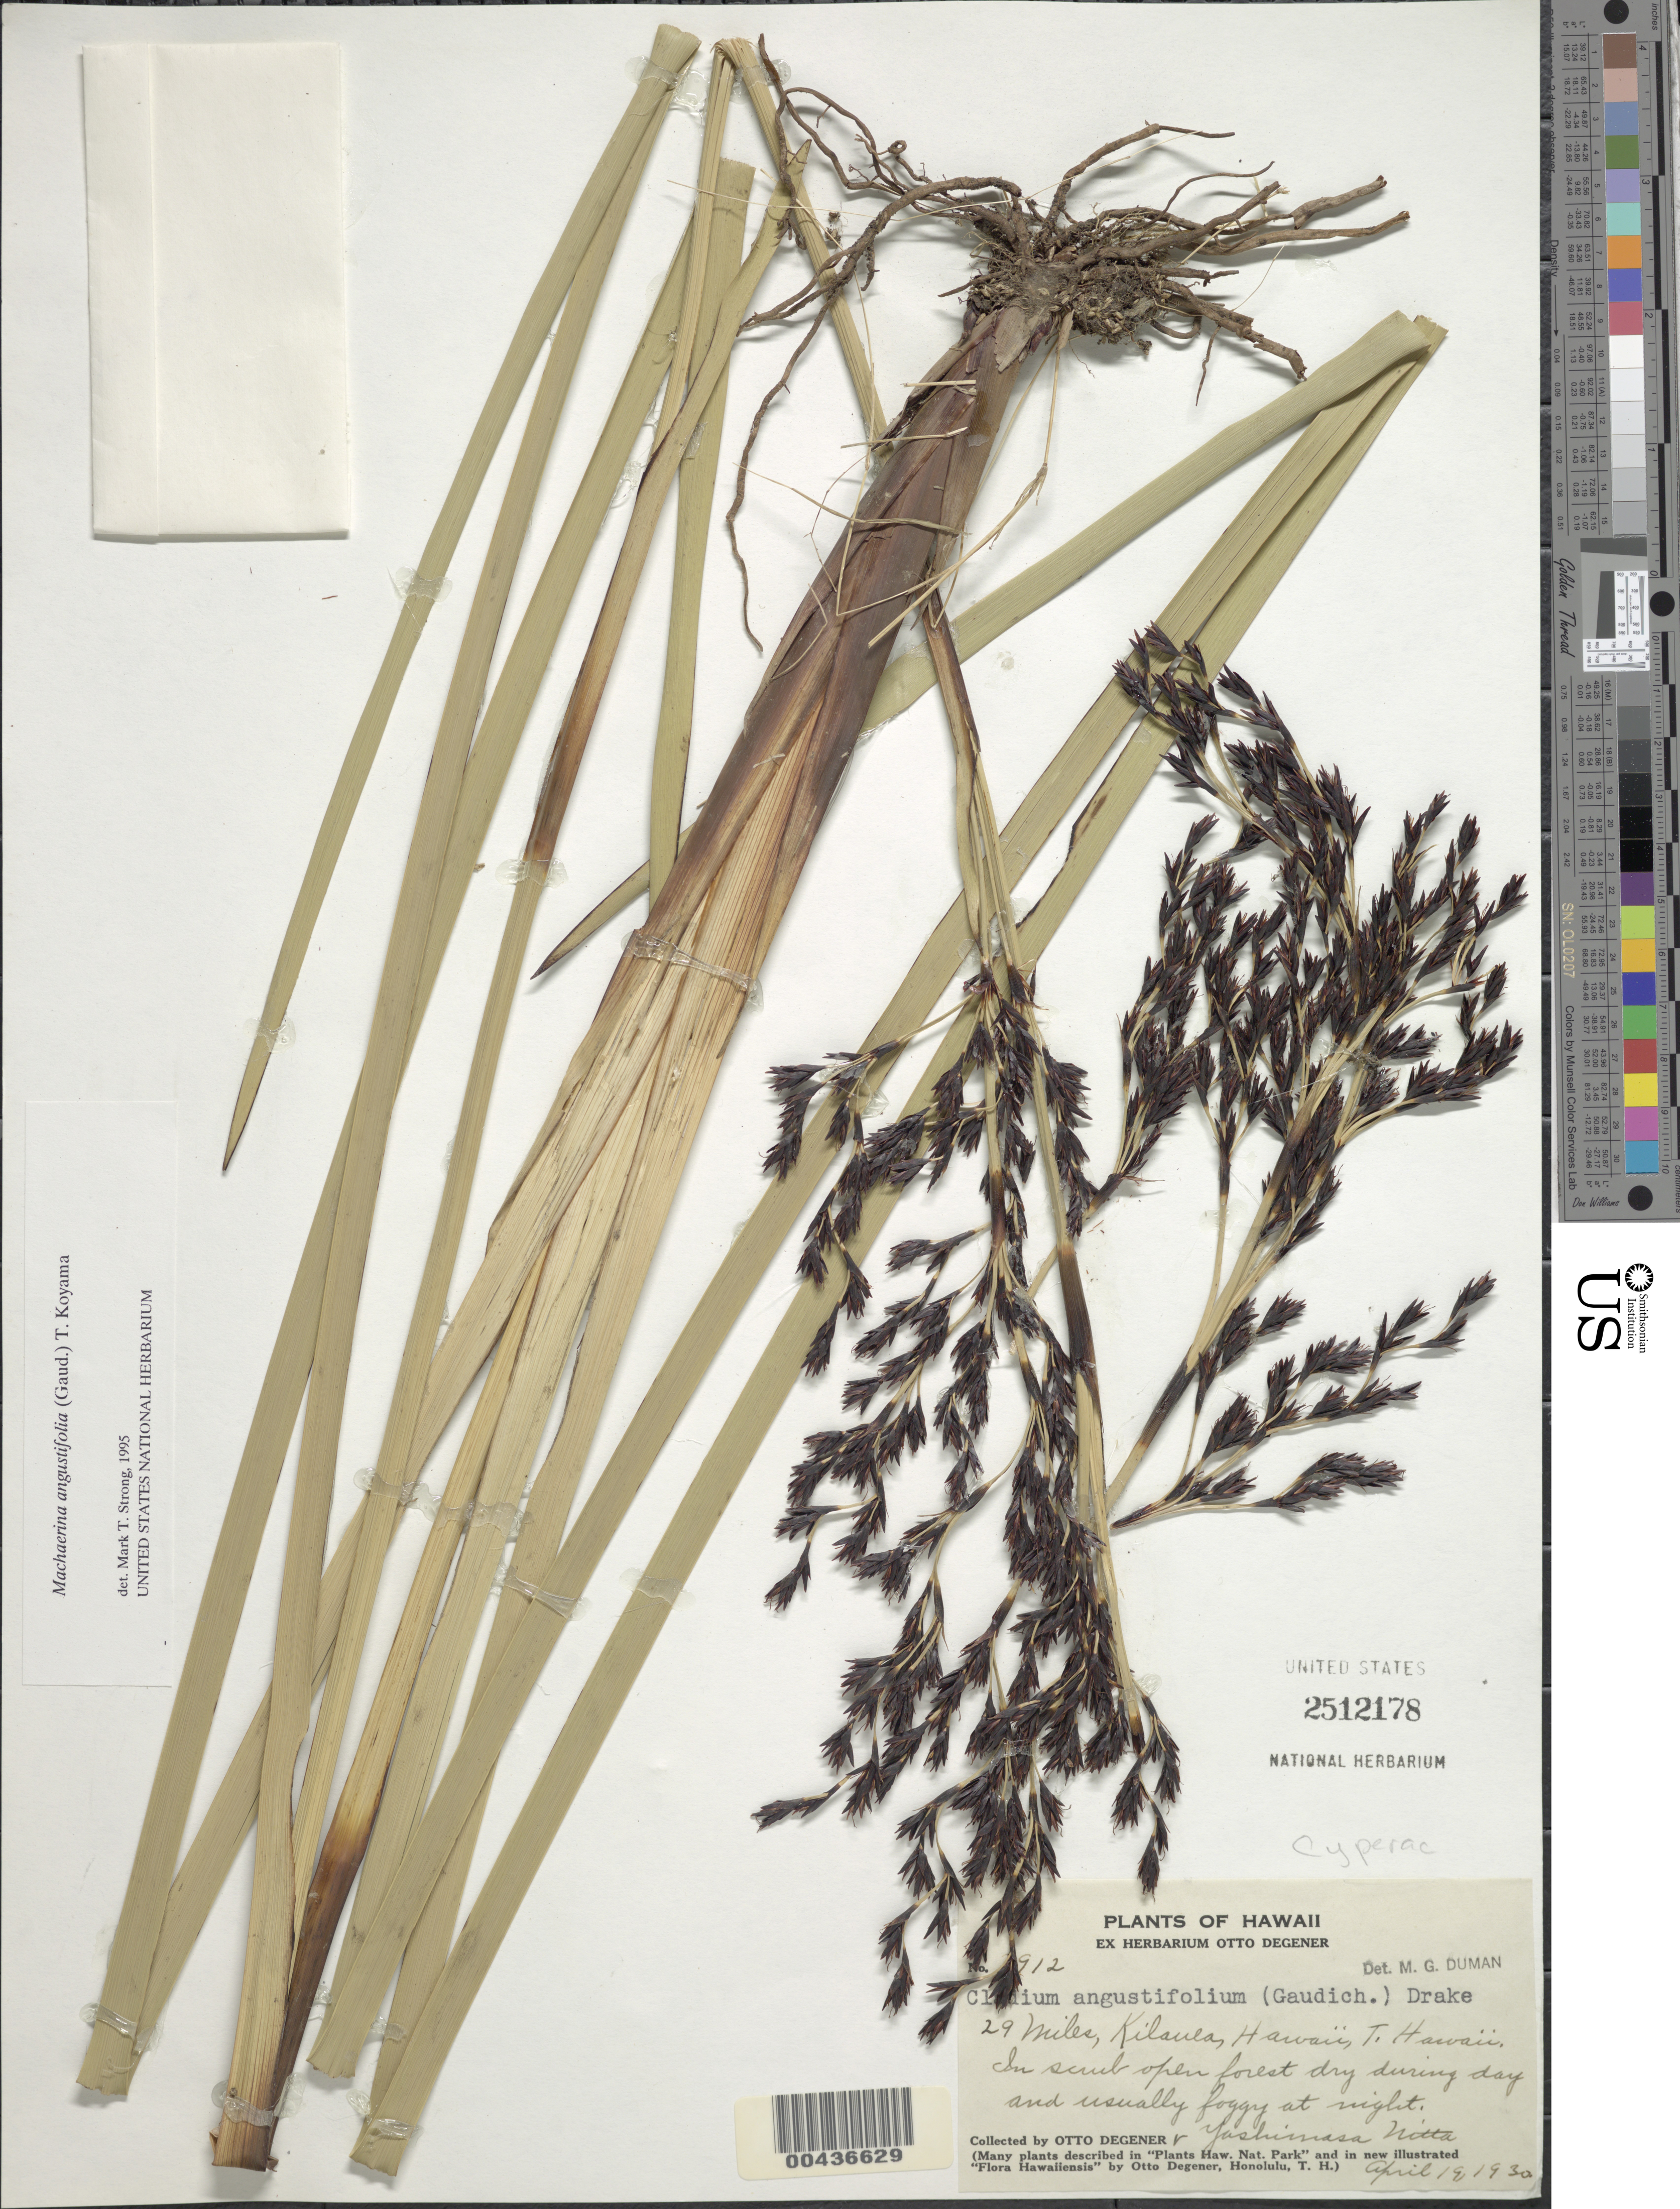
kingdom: Plantae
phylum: Tracheophyta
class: Liliopsida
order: Poales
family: Cyperaceae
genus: Machaerina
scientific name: Machaerina angustifolia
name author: (Gaudich.) T. Koyama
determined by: Strong, M. T., (US), Smithsonian Institution - National Museum of Natural History (UNITED STATES)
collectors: O. Degener & Y. Nitta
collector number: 912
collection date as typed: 19 Apr 1930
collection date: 1930-04-19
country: United States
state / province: Hawaii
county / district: Hawaii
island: Hawaii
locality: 29 Miles, Kilauea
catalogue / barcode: US 2512178